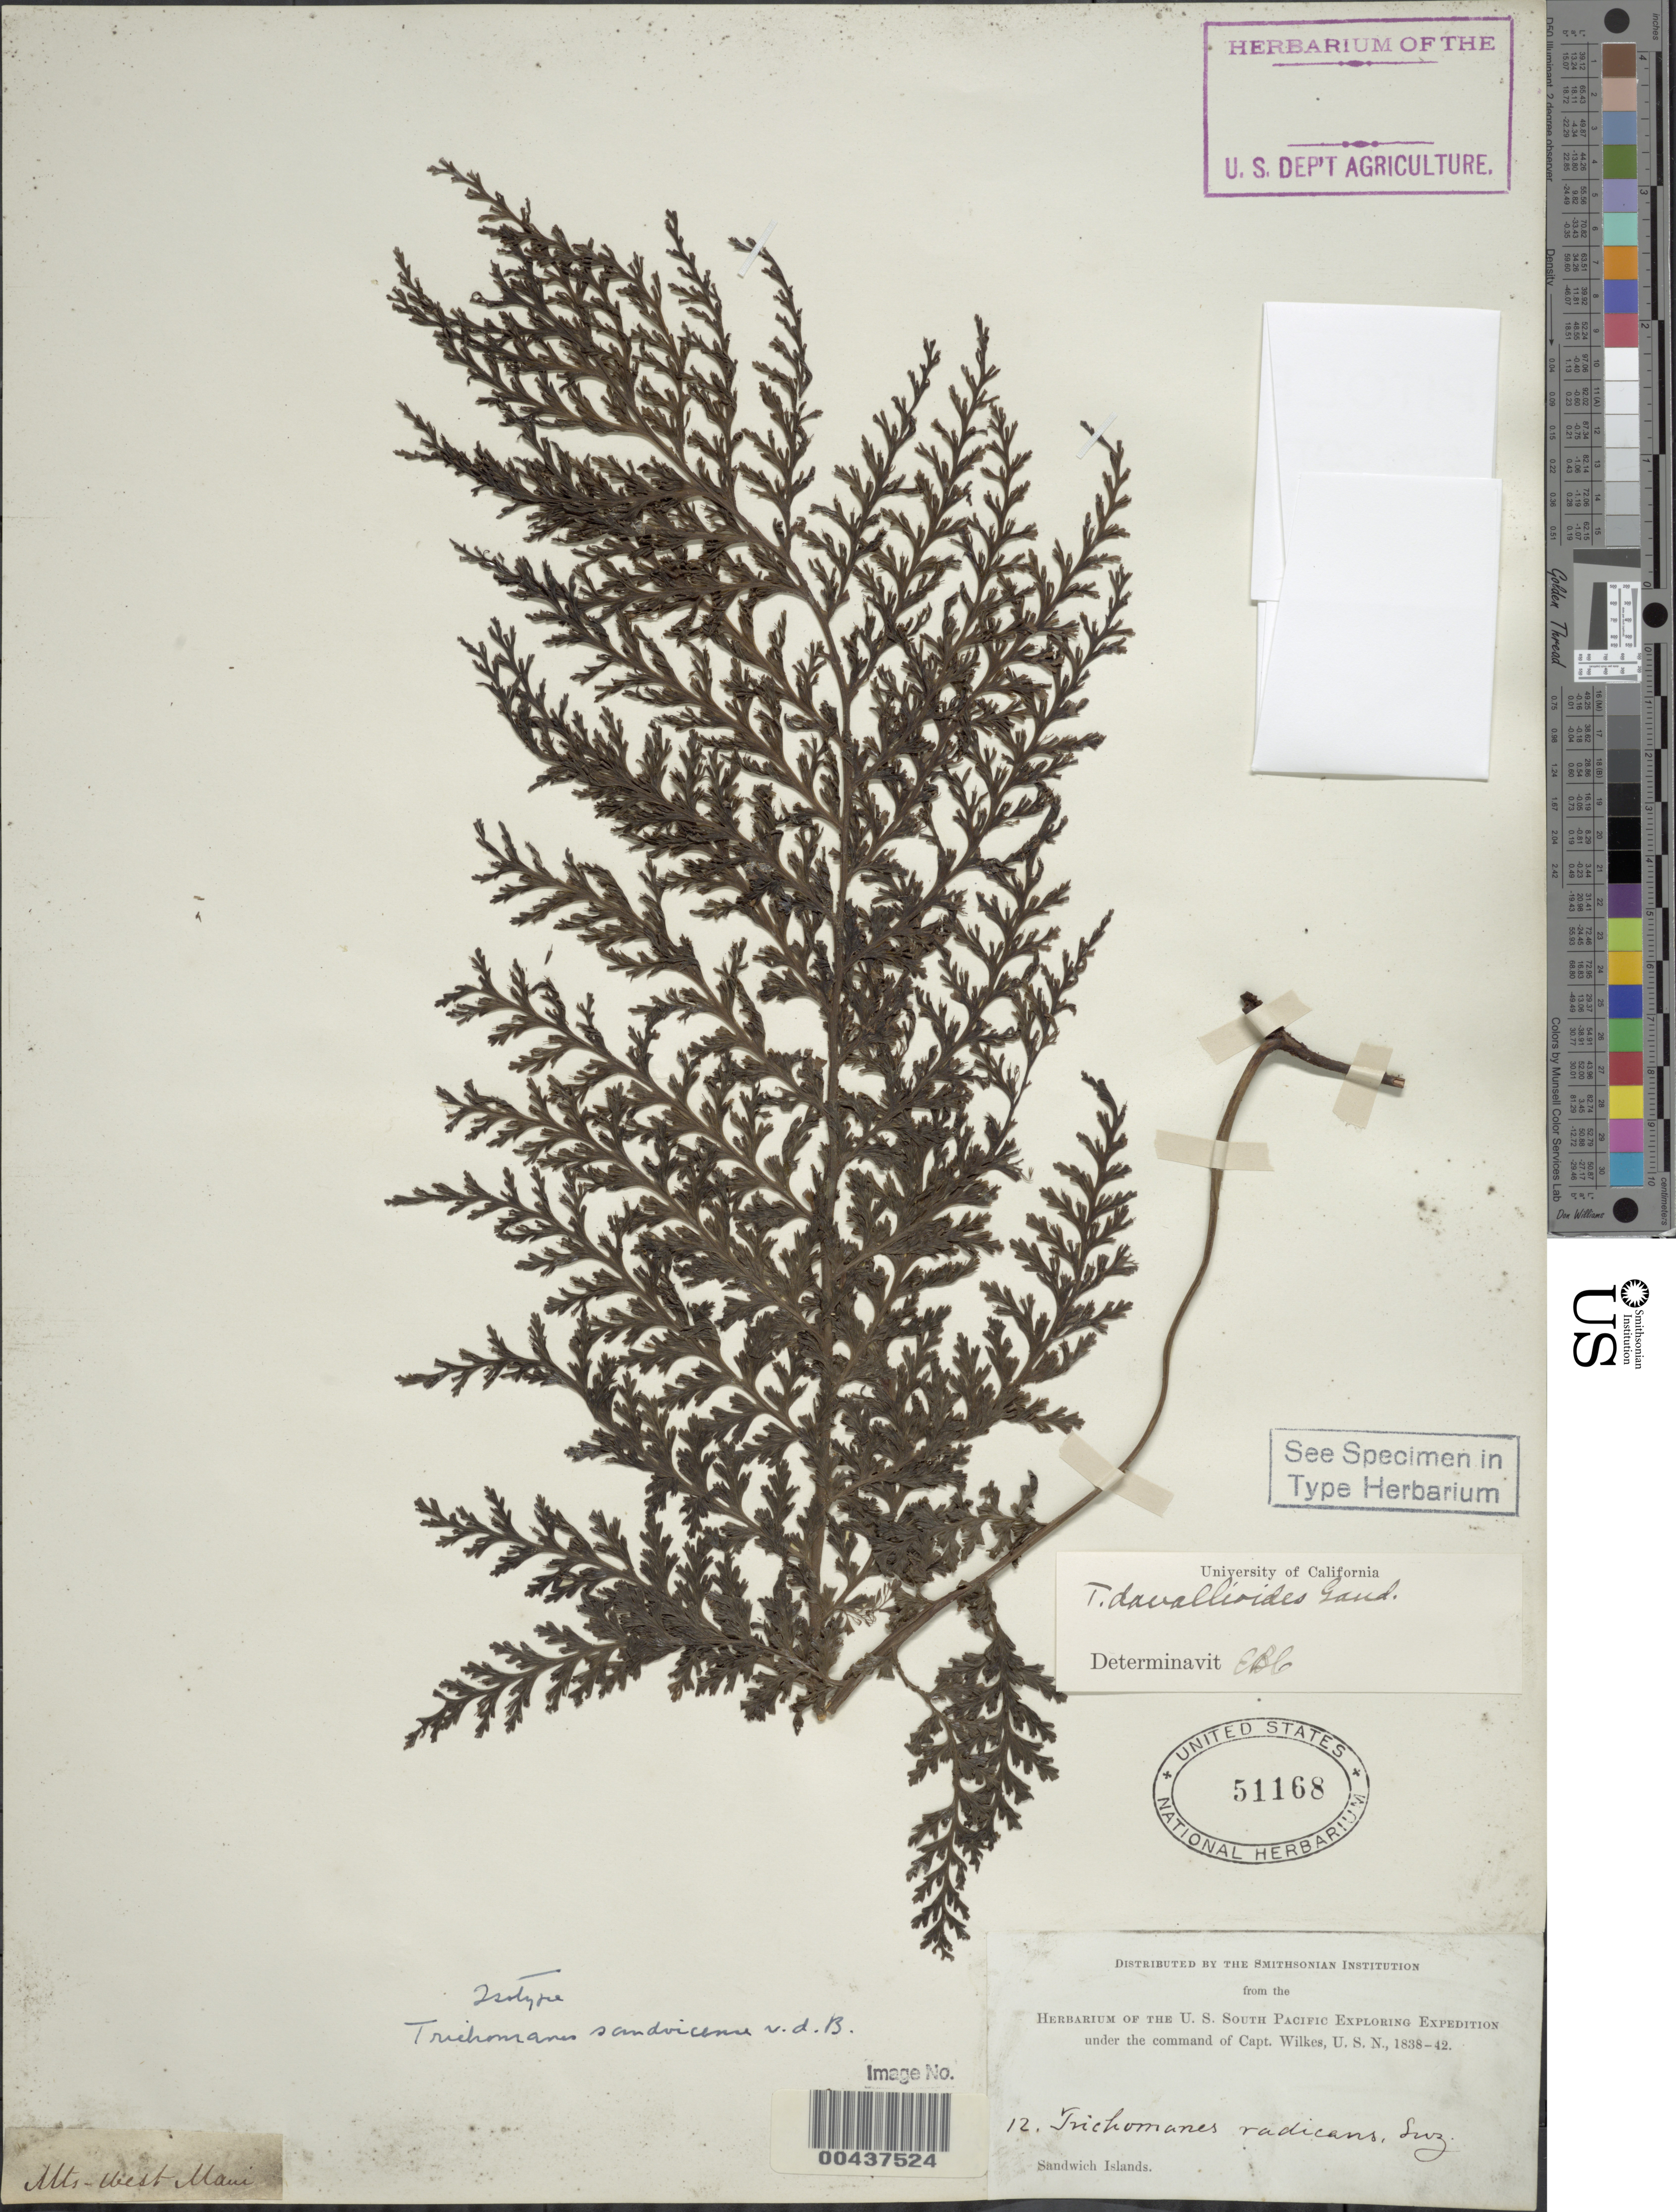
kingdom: Plantae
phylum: Tracheophyta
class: Polypodiopsida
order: Hymenophyllales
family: Hymenophyllaceae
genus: Vandenboschia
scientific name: Vandenboschia davallioides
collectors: Wilkes Explor. Exped.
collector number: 12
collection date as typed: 1838 to -- --- 1842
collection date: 1838/1842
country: United States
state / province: Hawaii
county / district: Maui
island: Maui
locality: Mts. West Maui, Sandwich Islands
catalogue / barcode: US 51168